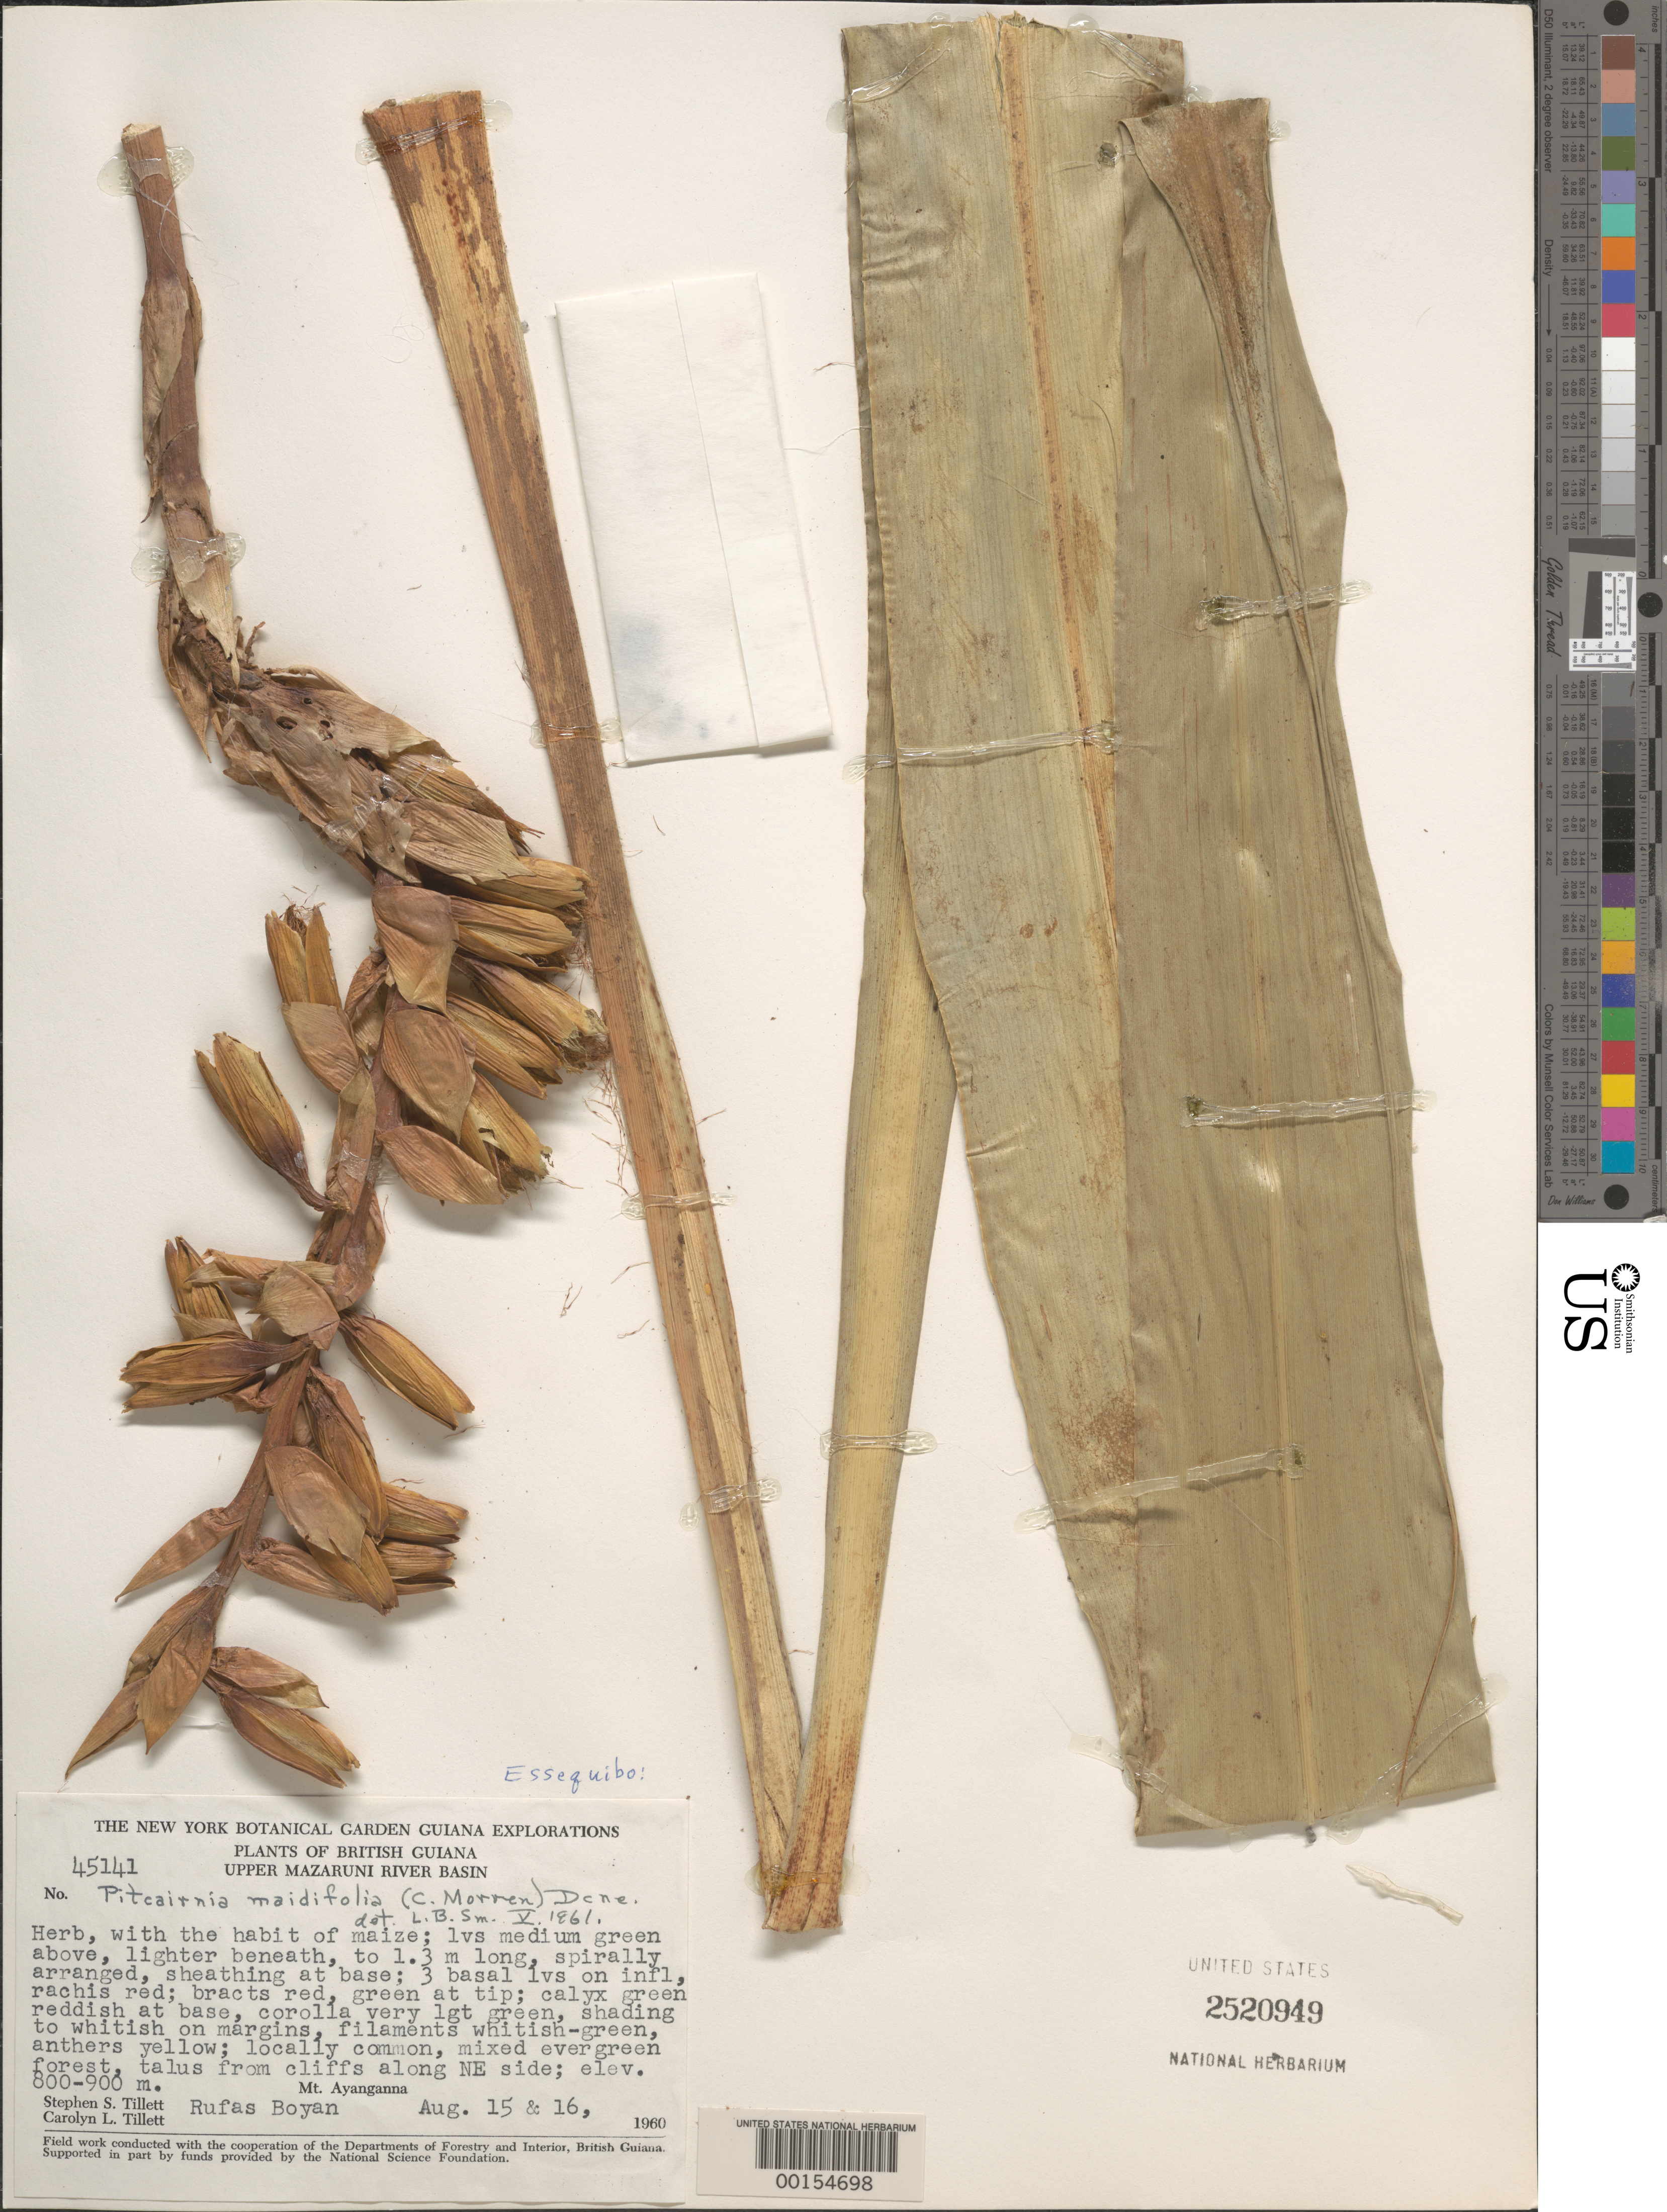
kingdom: Plantae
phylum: Tracheophyta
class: Liliopsida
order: Poales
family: Bromeliaceae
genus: Pitcairnia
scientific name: Pitcairnia maidifolia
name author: (C. Morren) Decne. ex Planch.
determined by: Smith, Lyman B., (US), NMNH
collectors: S. S. Tillett, C. L. Tillett & R. Boyan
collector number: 45141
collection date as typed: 15-Aug-60 to 16-Aug-60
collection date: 1960-08-15/1960-08-16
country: Guyana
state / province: Cuyuni-Mazaruni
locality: Mt. Ayanganna, NE side of, Upper Mazaruni R Basin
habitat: Mixed evergreen forest, talus from NE cliffs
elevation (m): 800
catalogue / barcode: US 2520949